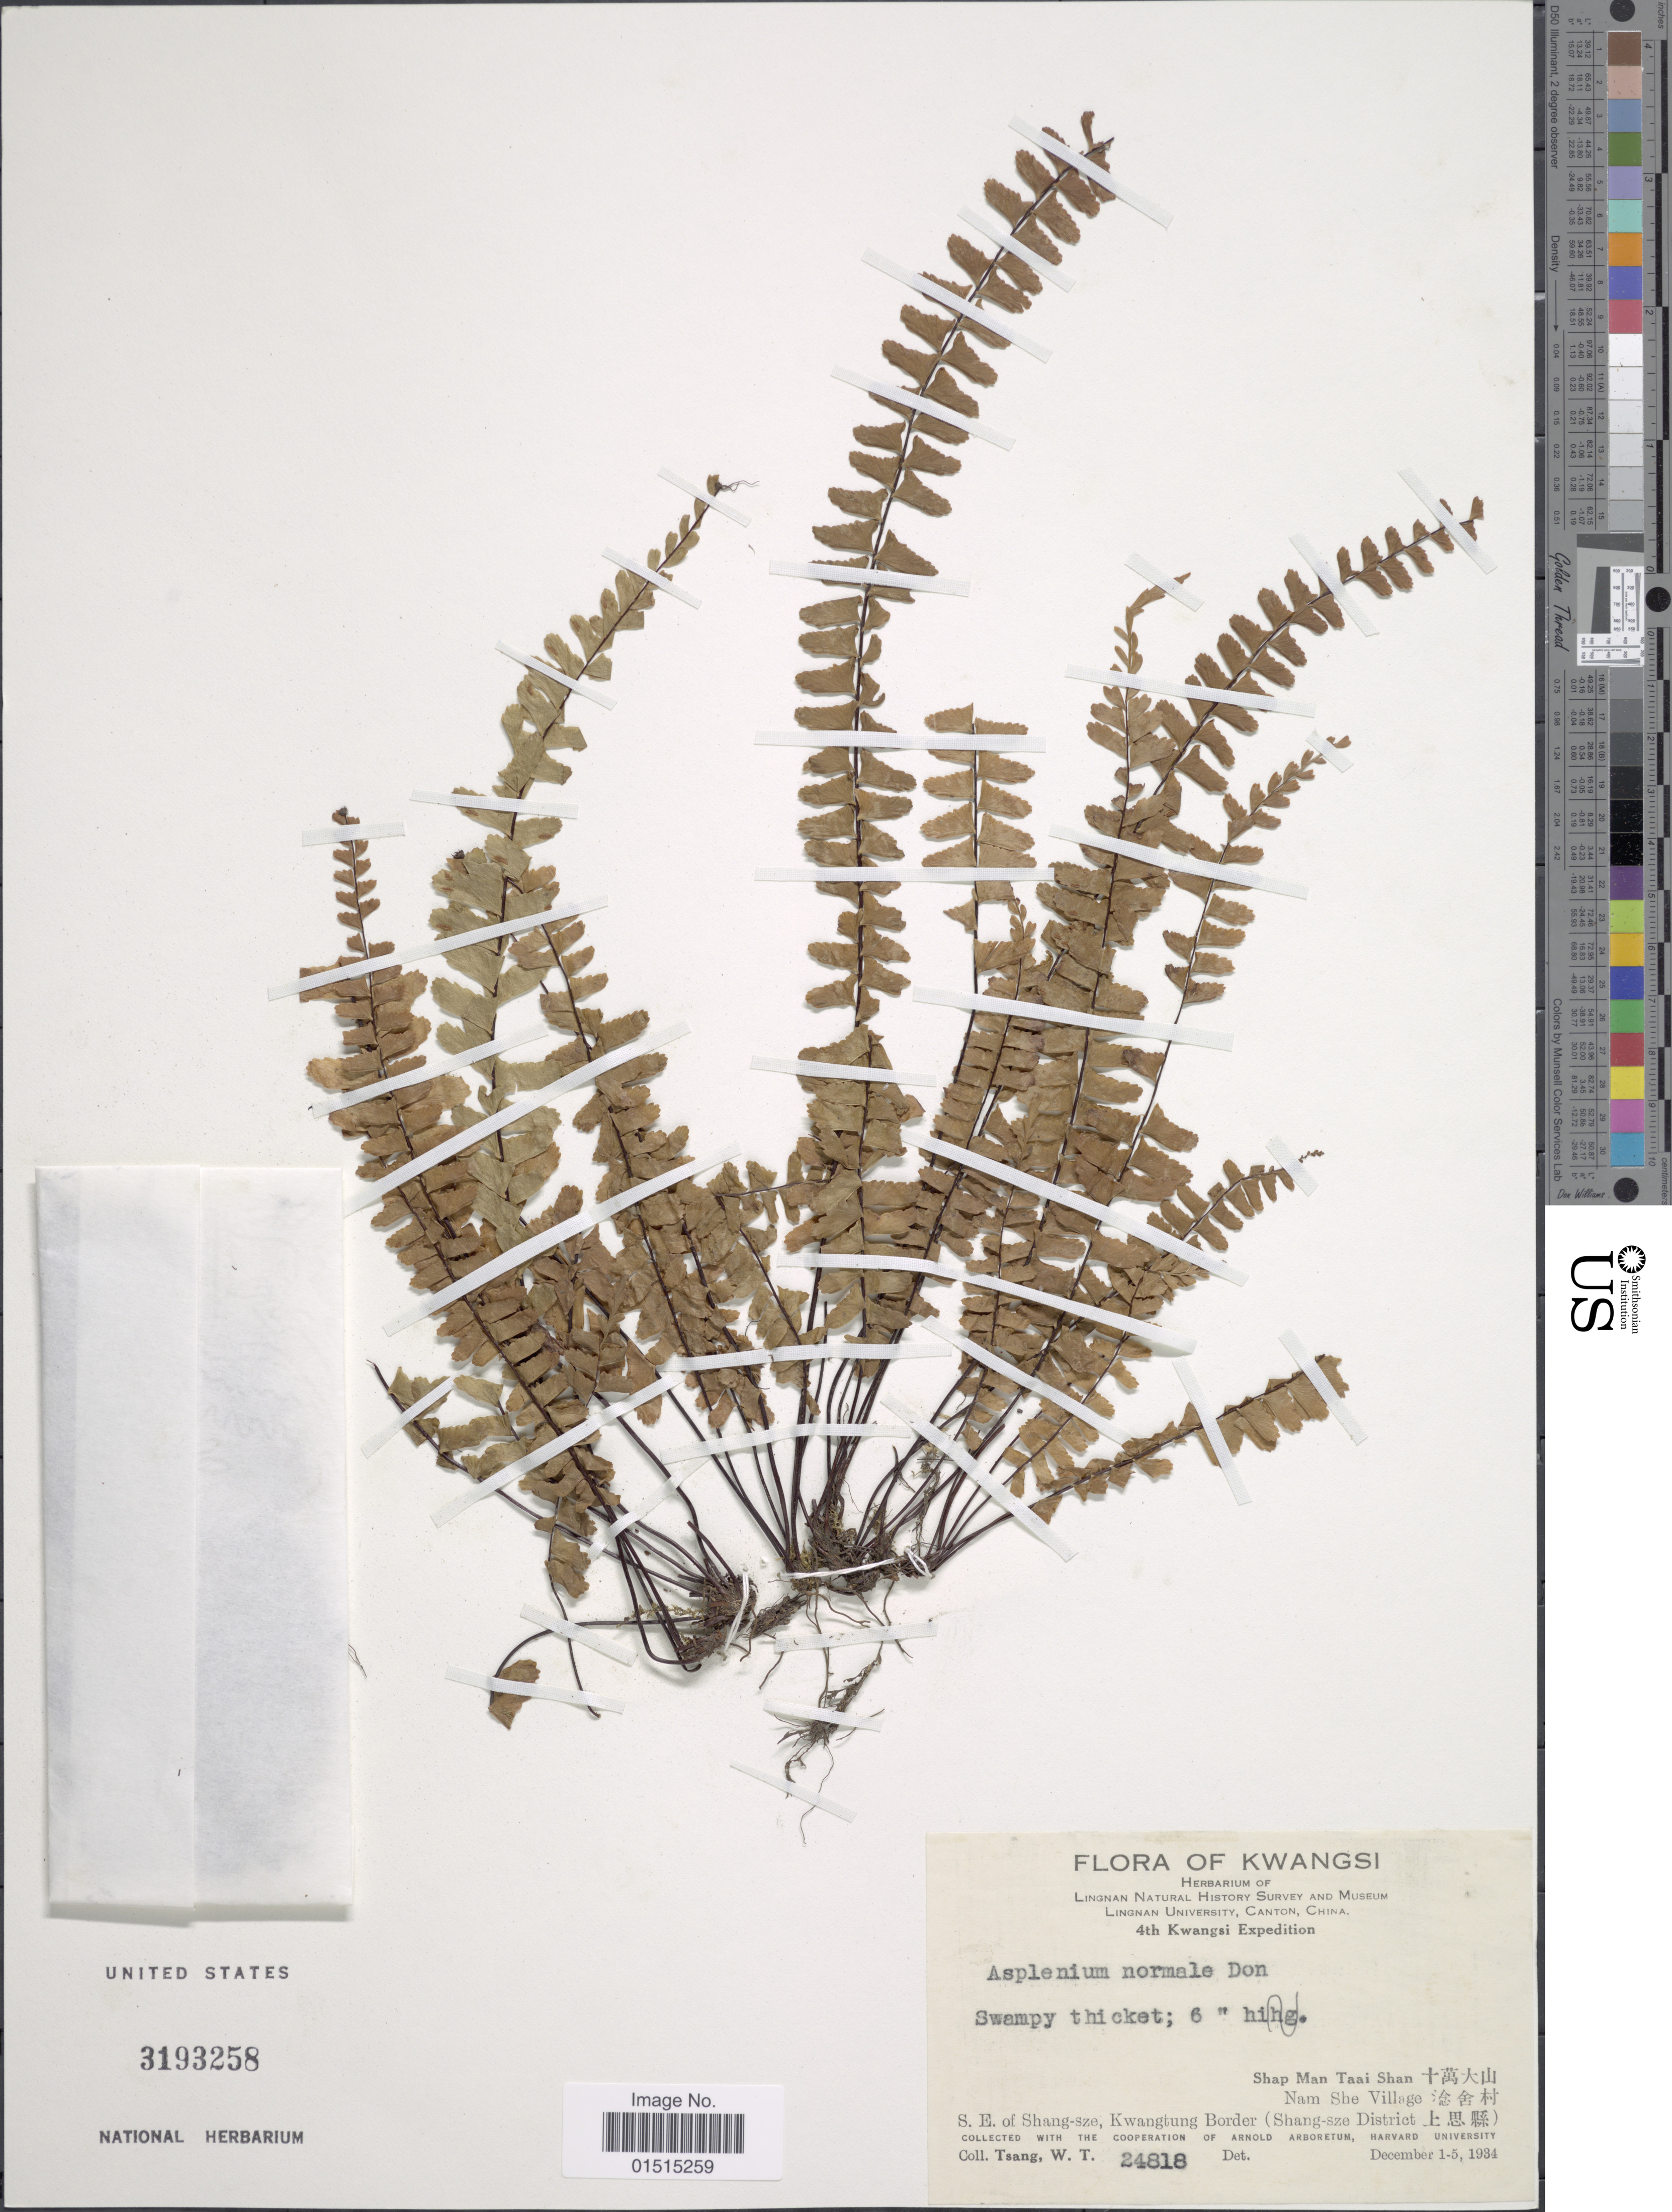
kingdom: Plantae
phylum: Tracheophyta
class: Polypodiopsida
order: Polypodiales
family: Aspleniaceae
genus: Asplenium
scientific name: Asplenium normale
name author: D. Don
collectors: W. T. Tsang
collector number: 24818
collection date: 1934-12-01/1934-12-05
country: China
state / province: Guangxi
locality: Kwangsi, Shap Man Taai Shan, Nam She Village, S.E. of Shang-Sze, Kwangtung Border (Shang-Sze District)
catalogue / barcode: US 3193258